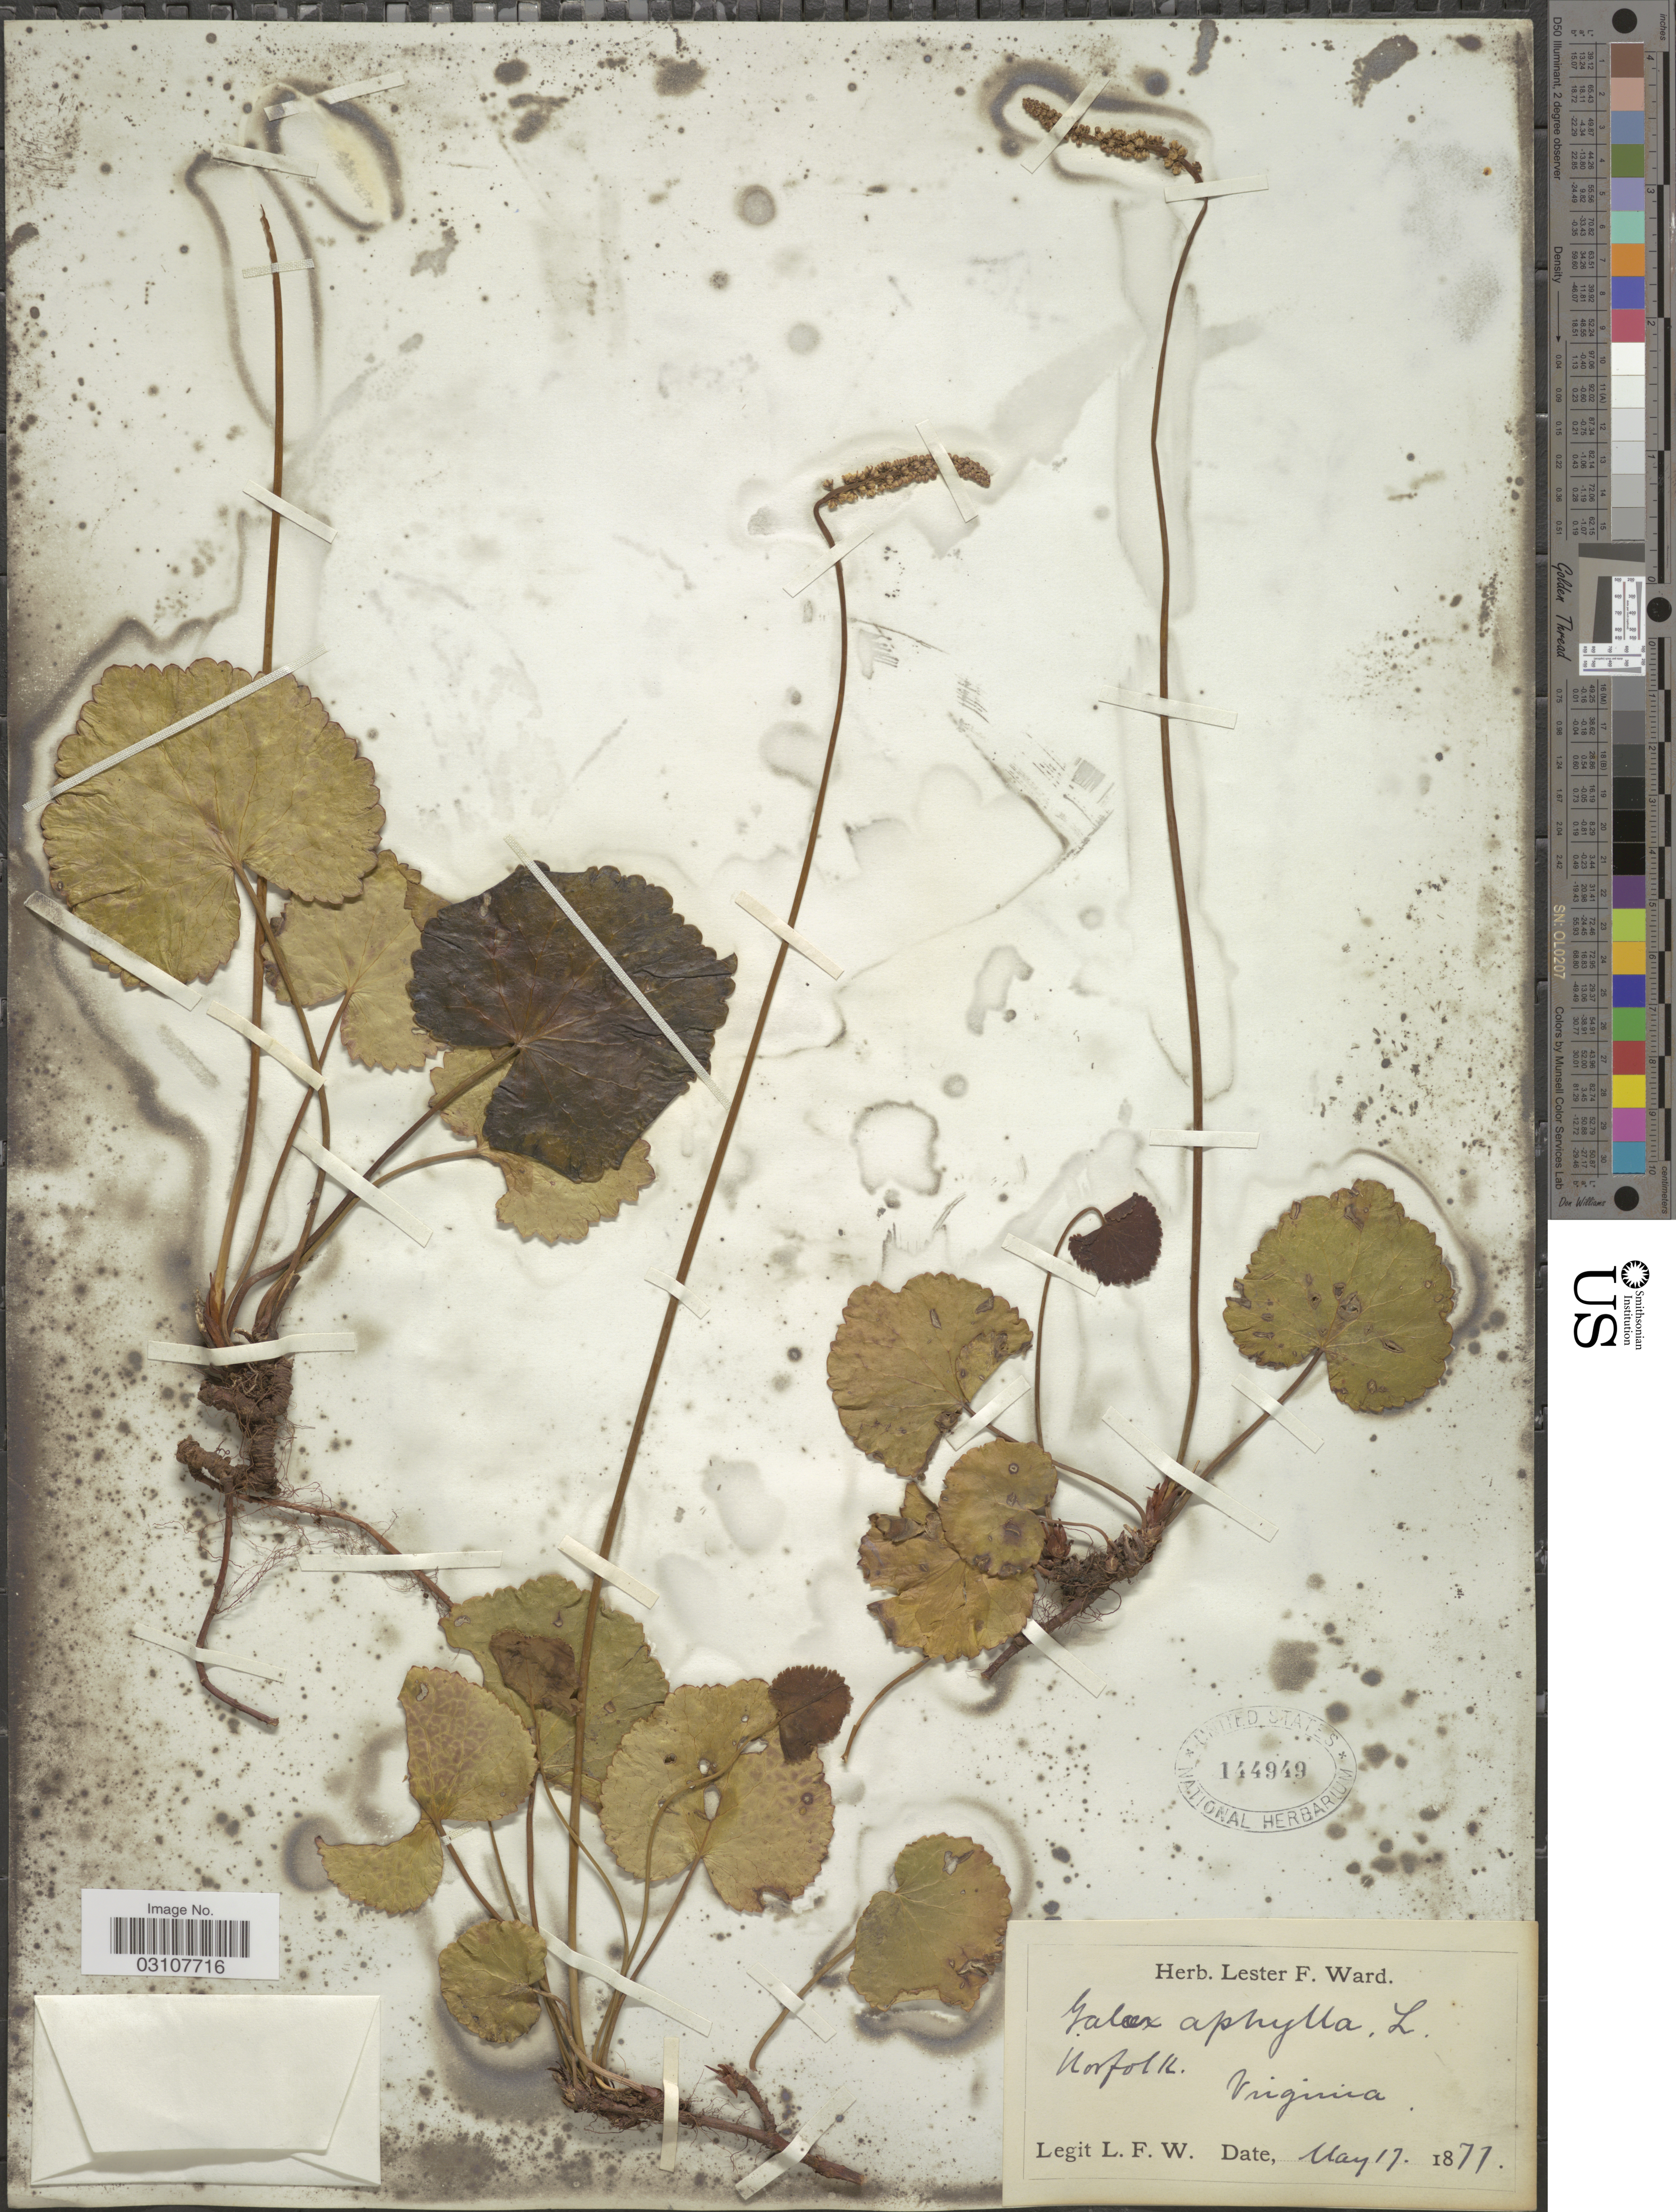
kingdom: Plantae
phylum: Tracheophyta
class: Magnoliopsida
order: Ericales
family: Diapensiaceae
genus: Galax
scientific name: Galax urceolata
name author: (Poir.) Brummitt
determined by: Gaynor, Michelle L., (FLAS), University of Florida (UNITED STATES)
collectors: L. F. Ward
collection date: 1877-05-17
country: United States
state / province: Virginia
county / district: City of Norfolk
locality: Norfolk.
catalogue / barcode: US 144949